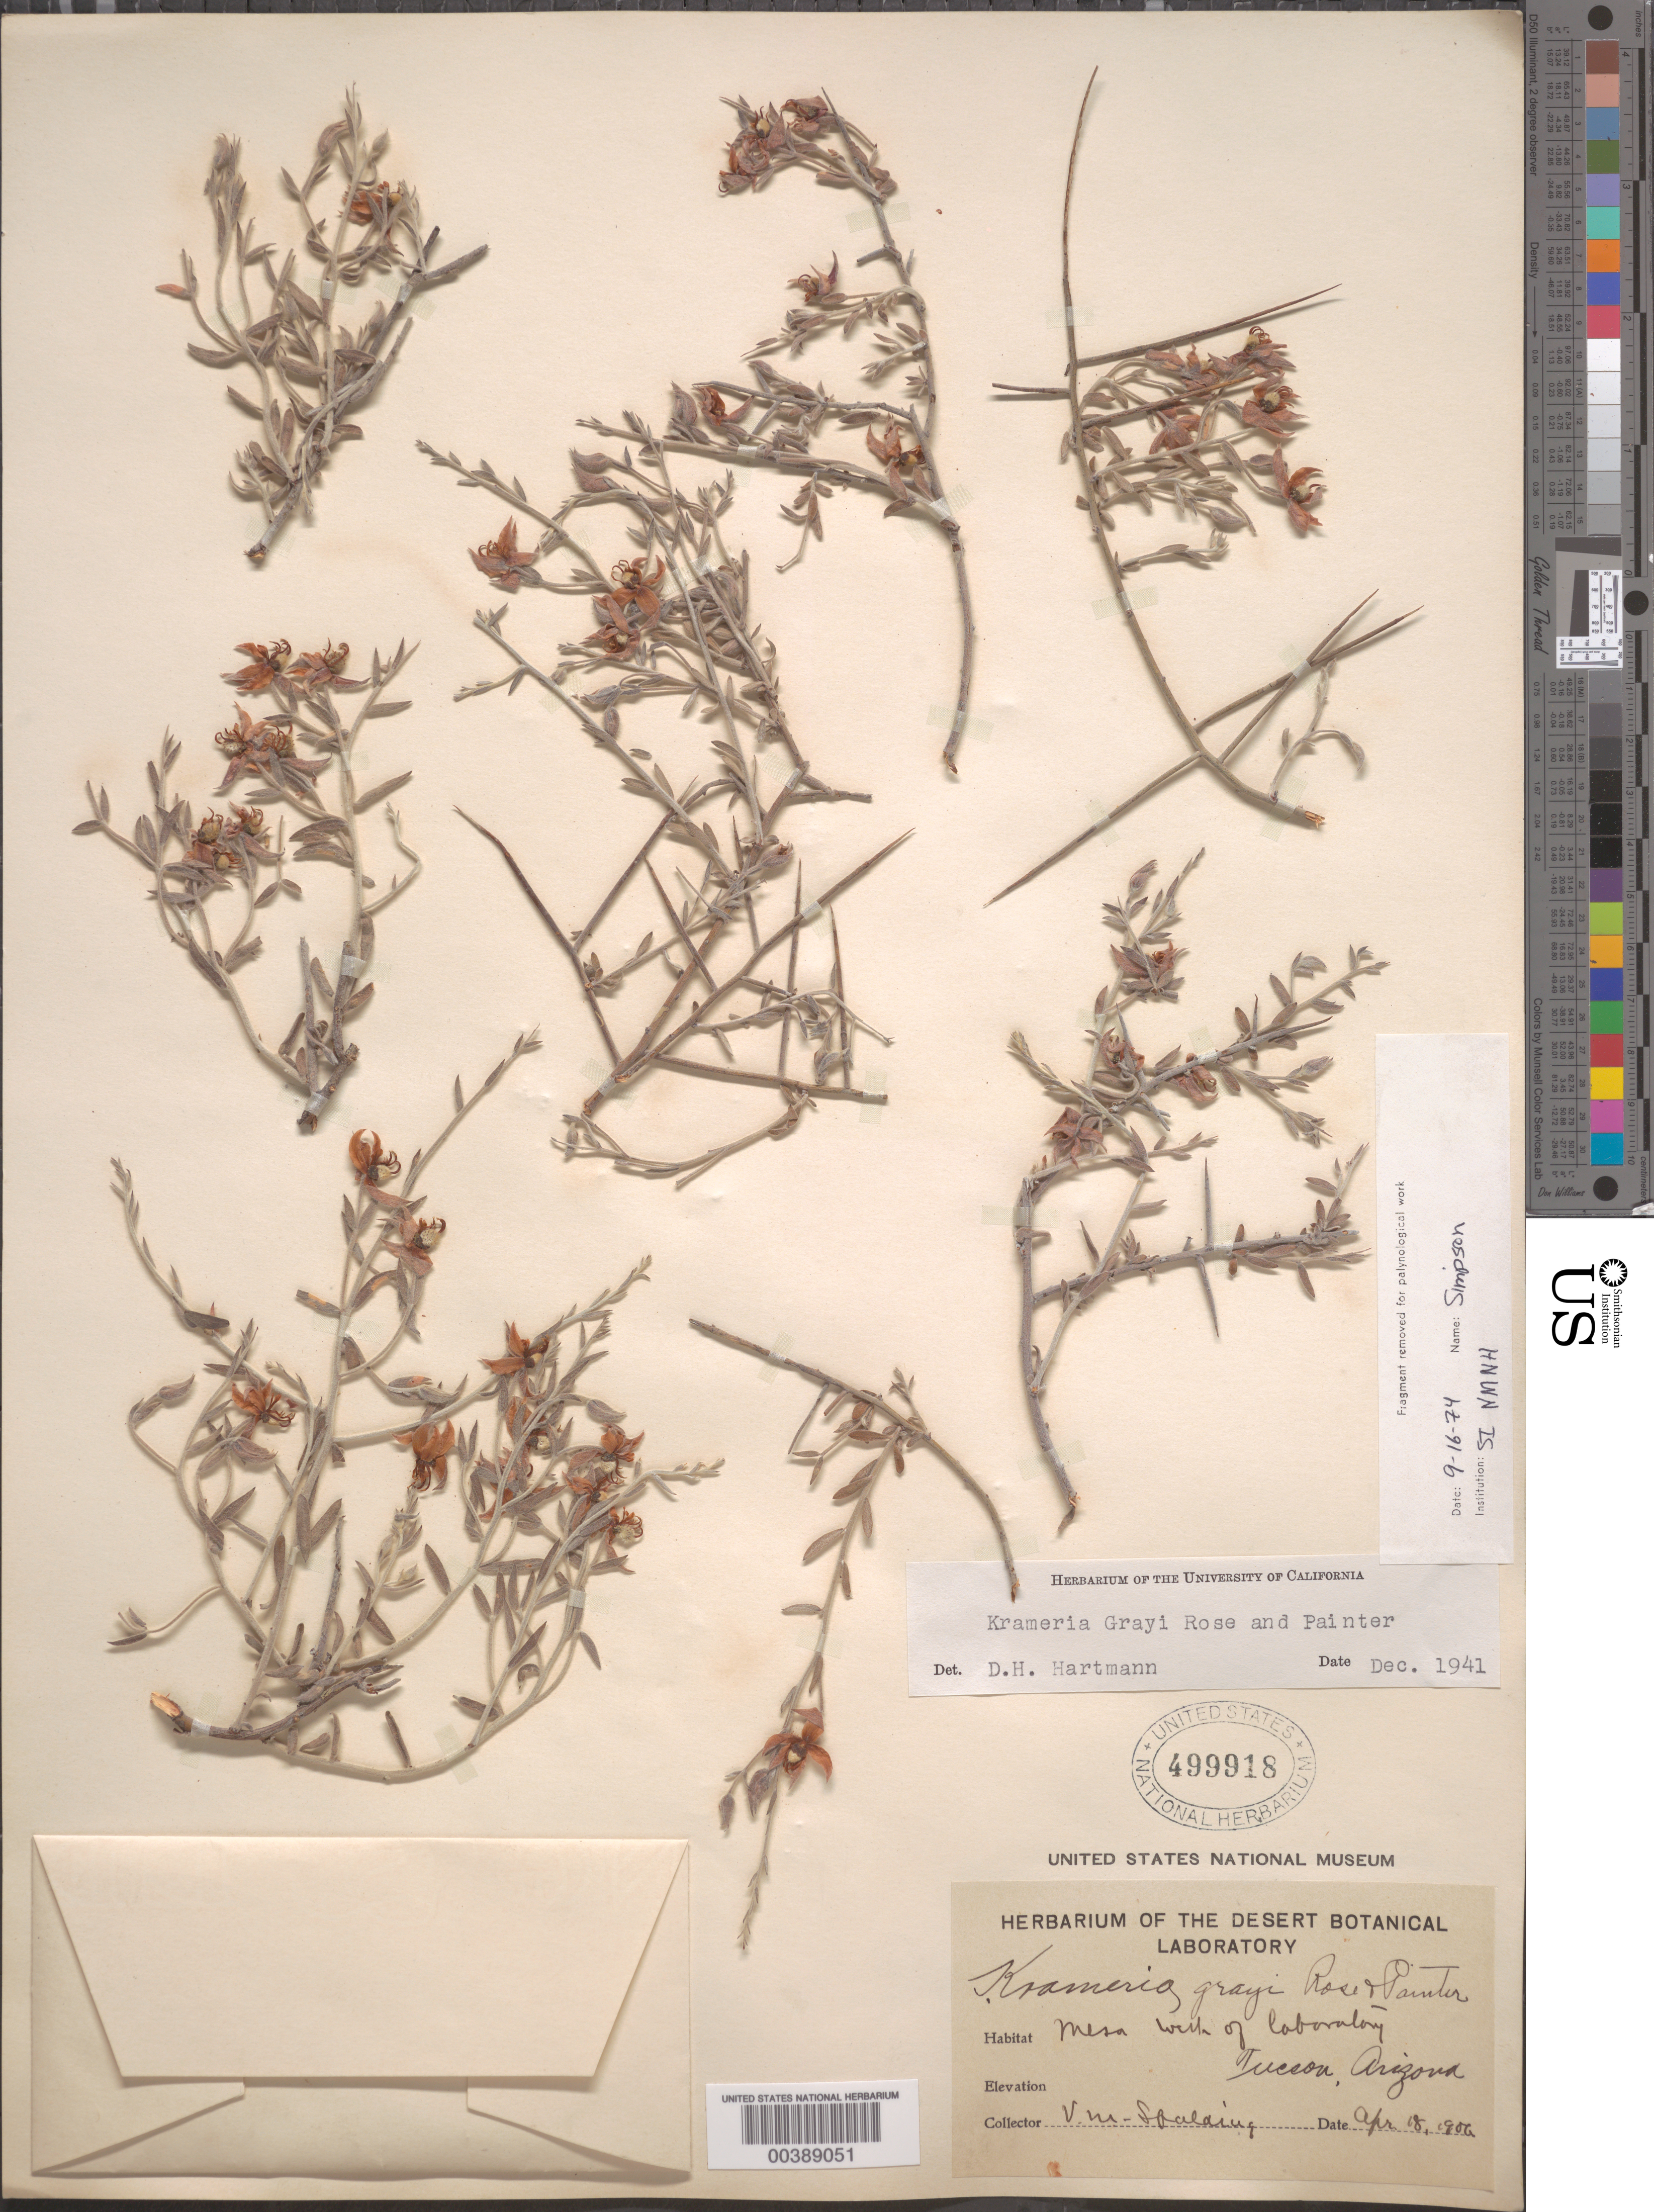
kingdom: Plantae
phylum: Tracheophyta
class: Magnoliopsida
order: Zygophyllales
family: Krameriaceae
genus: Krameria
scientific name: Krameria grayi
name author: Rose & J.H. Painter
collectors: V. Spalding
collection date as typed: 18 Apr 1906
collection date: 1906-04-18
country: United States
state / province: Arizona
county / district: Pima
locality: Tucson, w of laboratory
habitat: Mesa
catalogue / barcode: US 499918